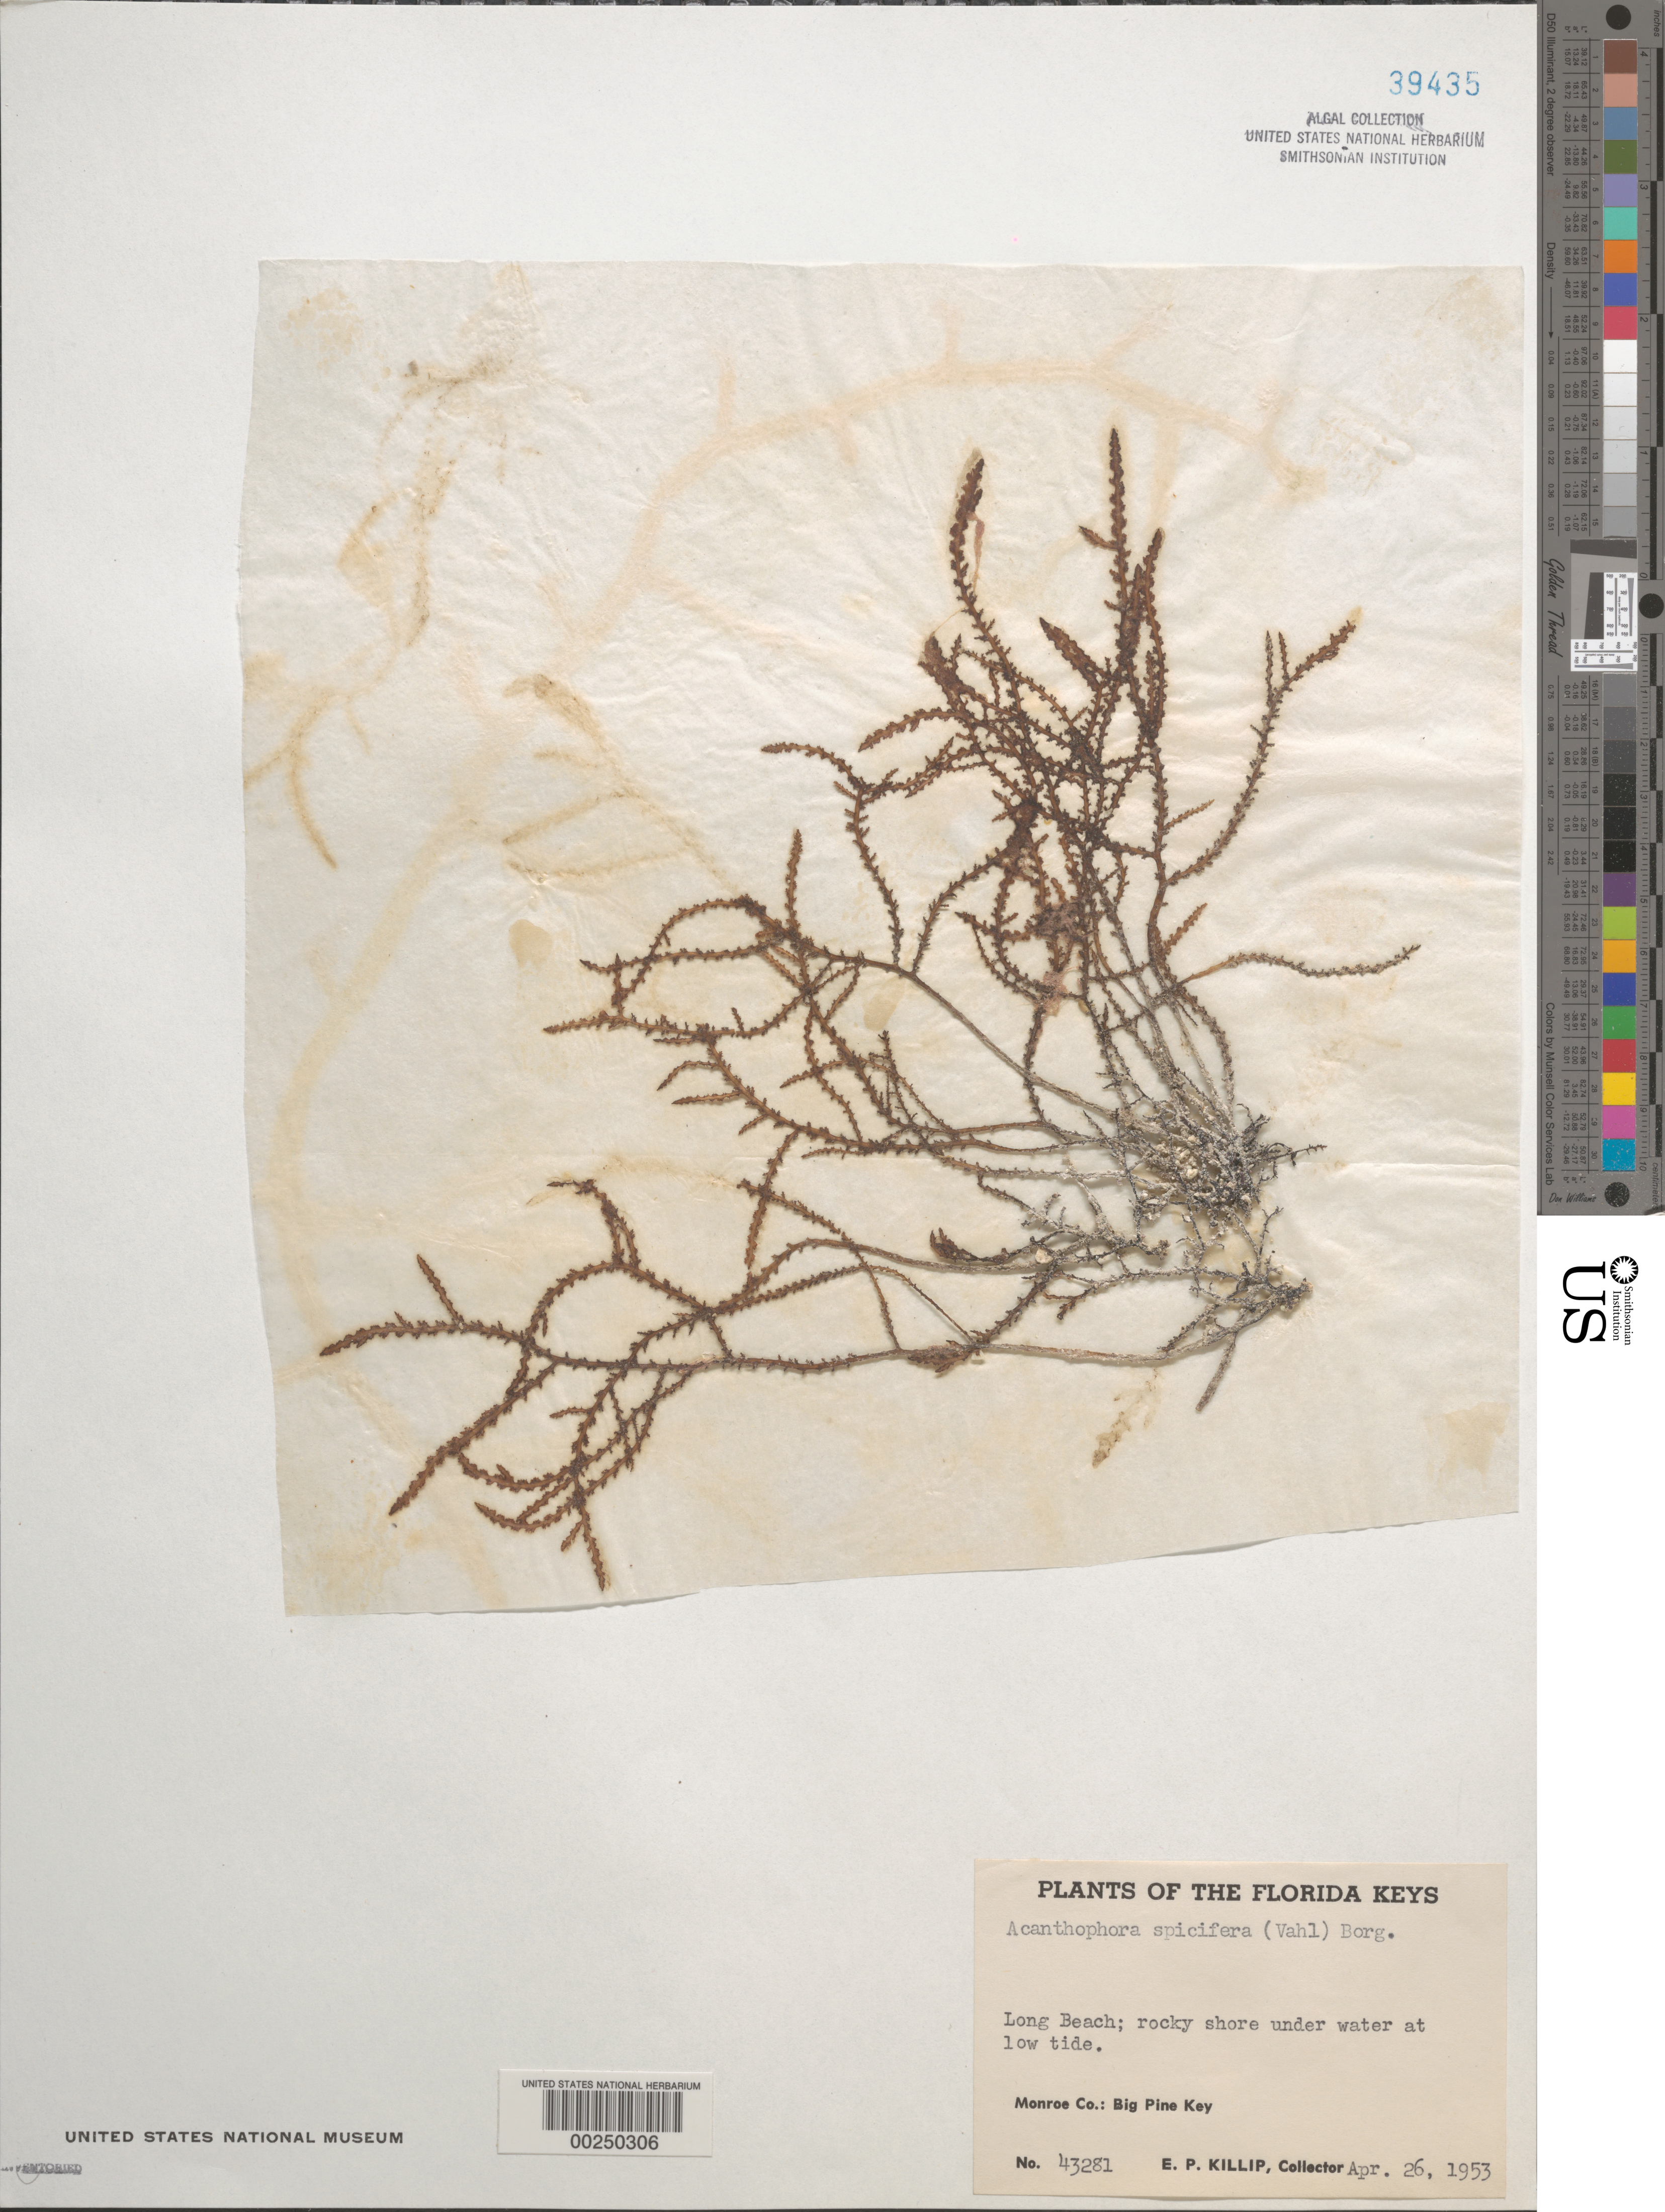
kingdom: Plantae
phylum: Rhodophyta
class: Florideophyceae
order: Ceramiales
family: Rhodomelaceae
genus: Acanthophora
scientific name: Acanthophora spicifera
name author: (Vahl) Børgesen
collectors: E. P. Killip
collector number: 43281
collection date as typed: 26 Apr 1953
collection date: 1953-04-26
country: United States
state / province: Florida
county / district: Monroe County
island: Big Pine Key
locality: Long Beach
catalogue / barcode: US 39435